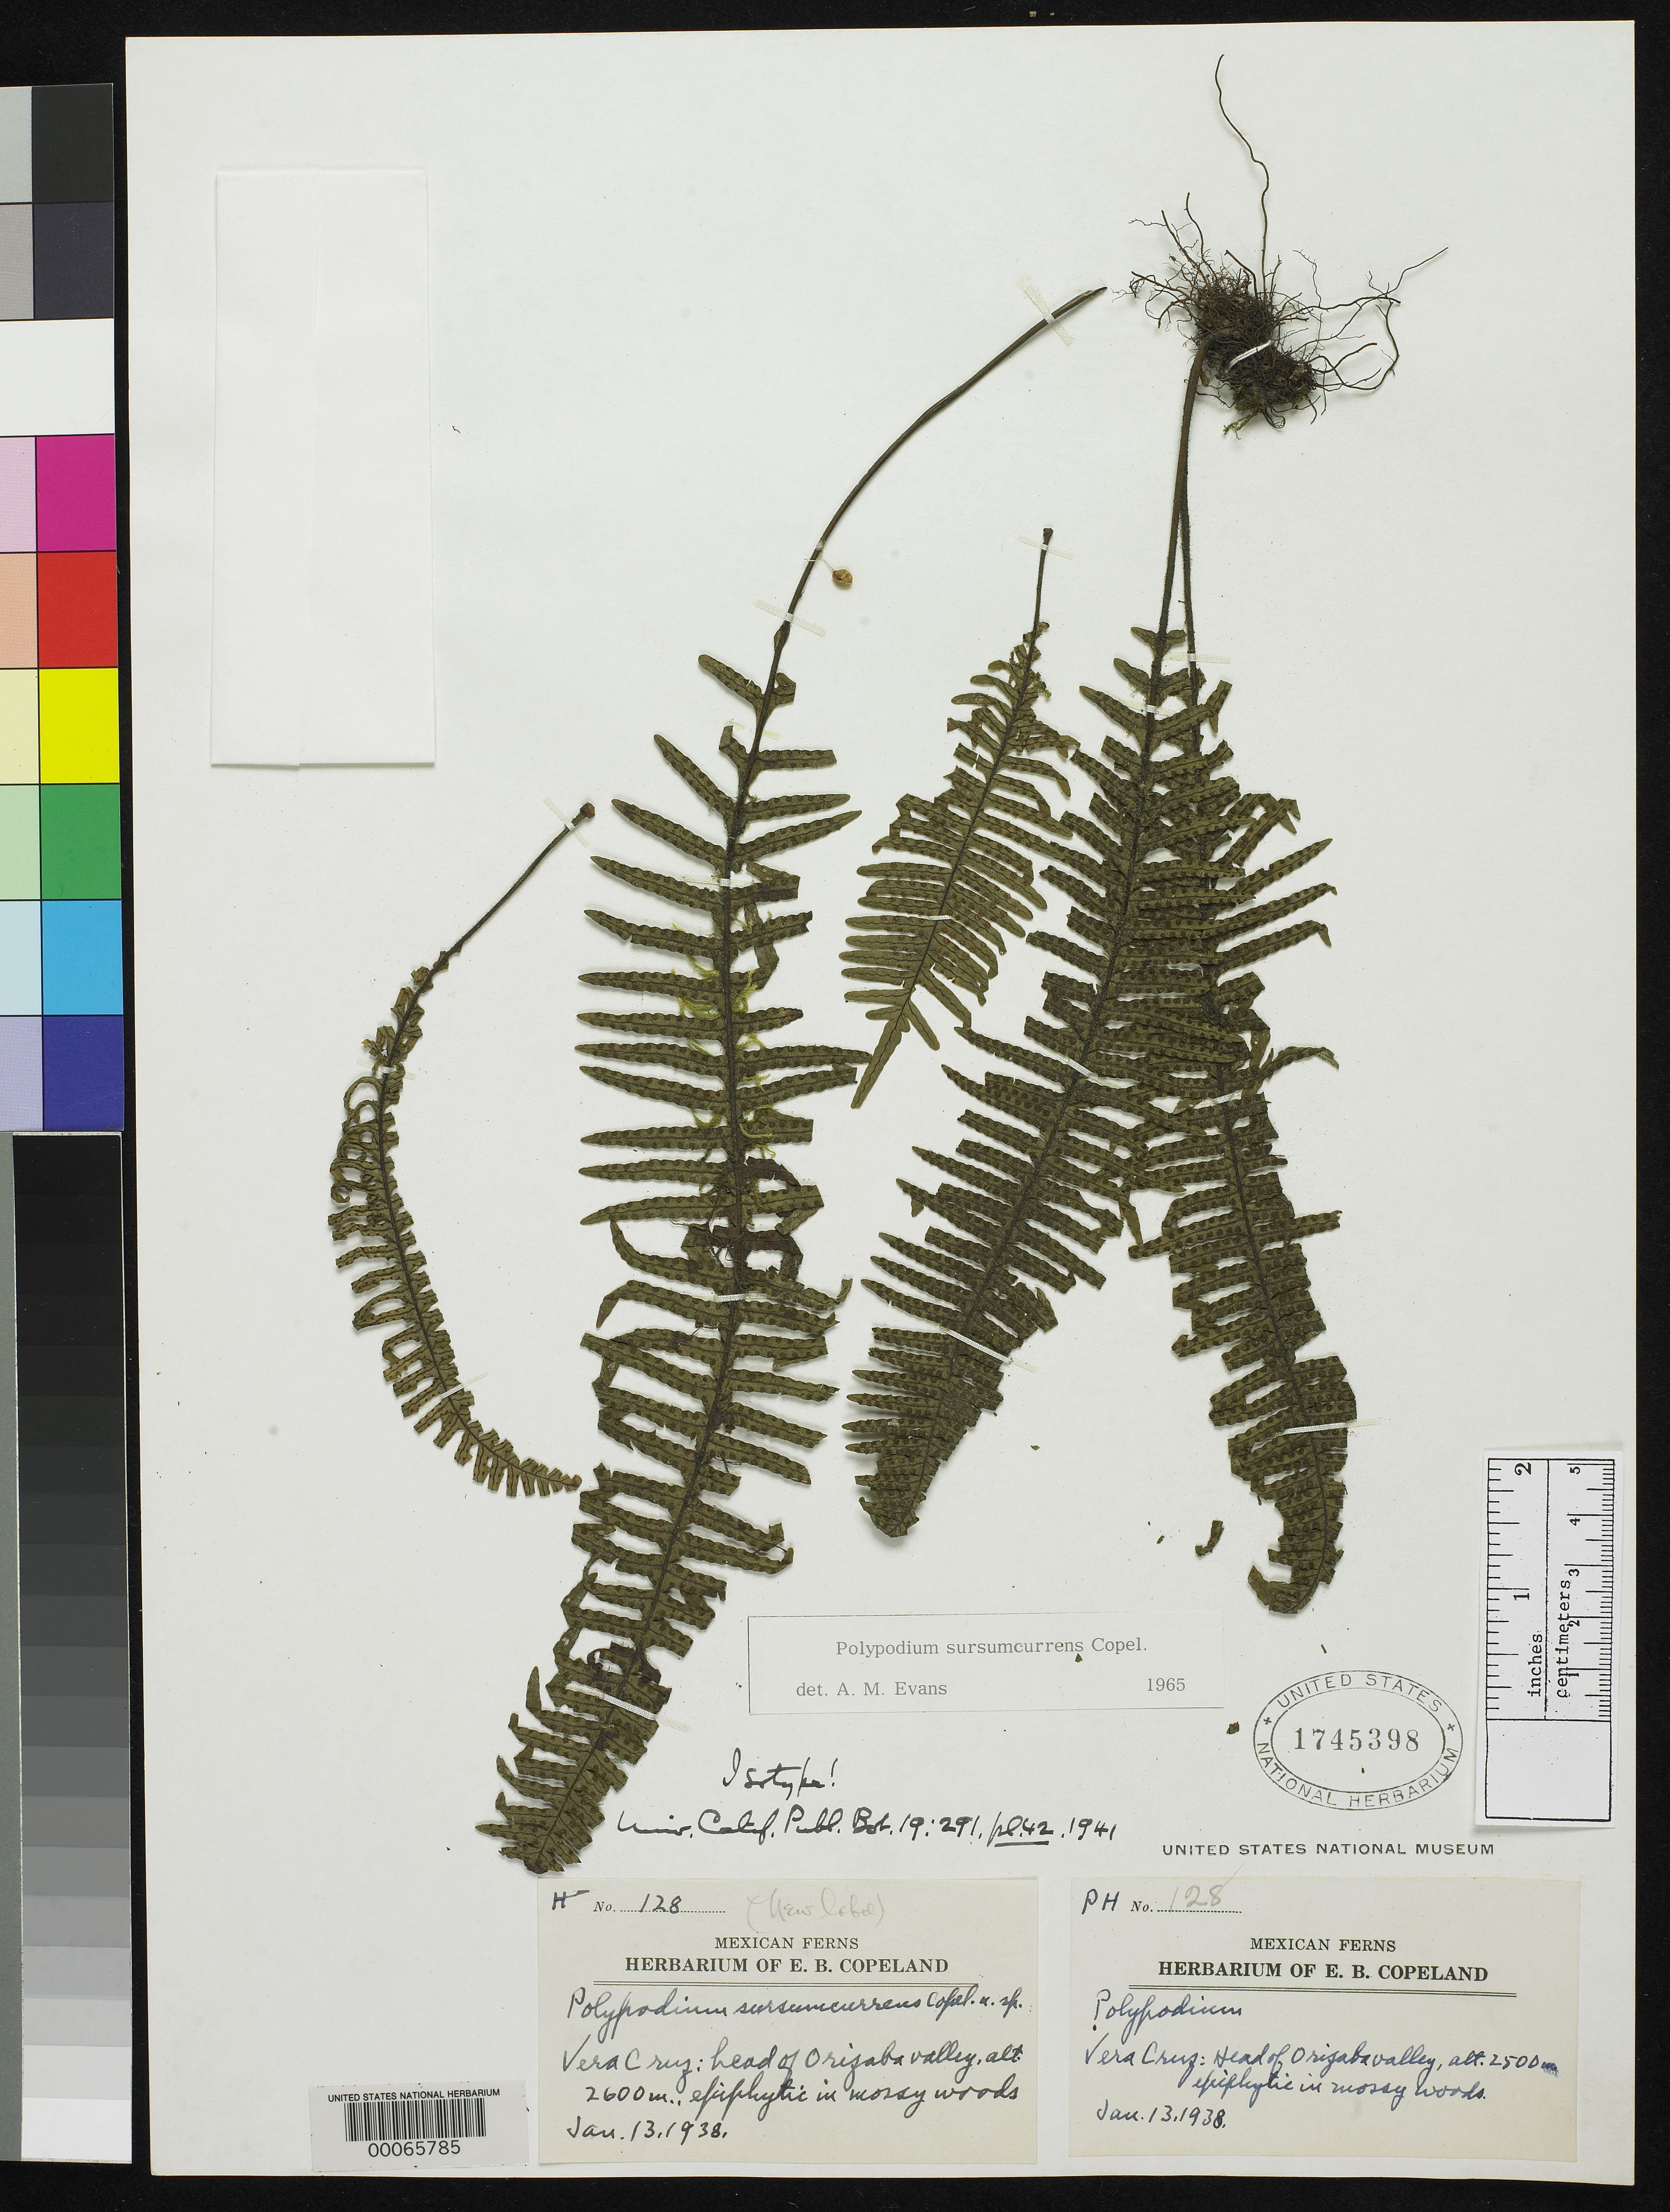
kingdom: Plantae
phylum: Tracheophyta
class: Polypodiopsida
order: Polypodiales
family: Polypodiaceae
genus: Polypodium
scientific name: Polypodium sursumcurrens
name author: Copel.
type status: Type Collection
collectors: E. B. Copeland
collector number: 128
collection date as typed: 13 Jan 1938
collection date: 1938-01-13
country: Mexico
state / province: Veracruz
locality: Head of Orizaba valley.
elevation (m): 2500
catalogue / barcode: US 1745398